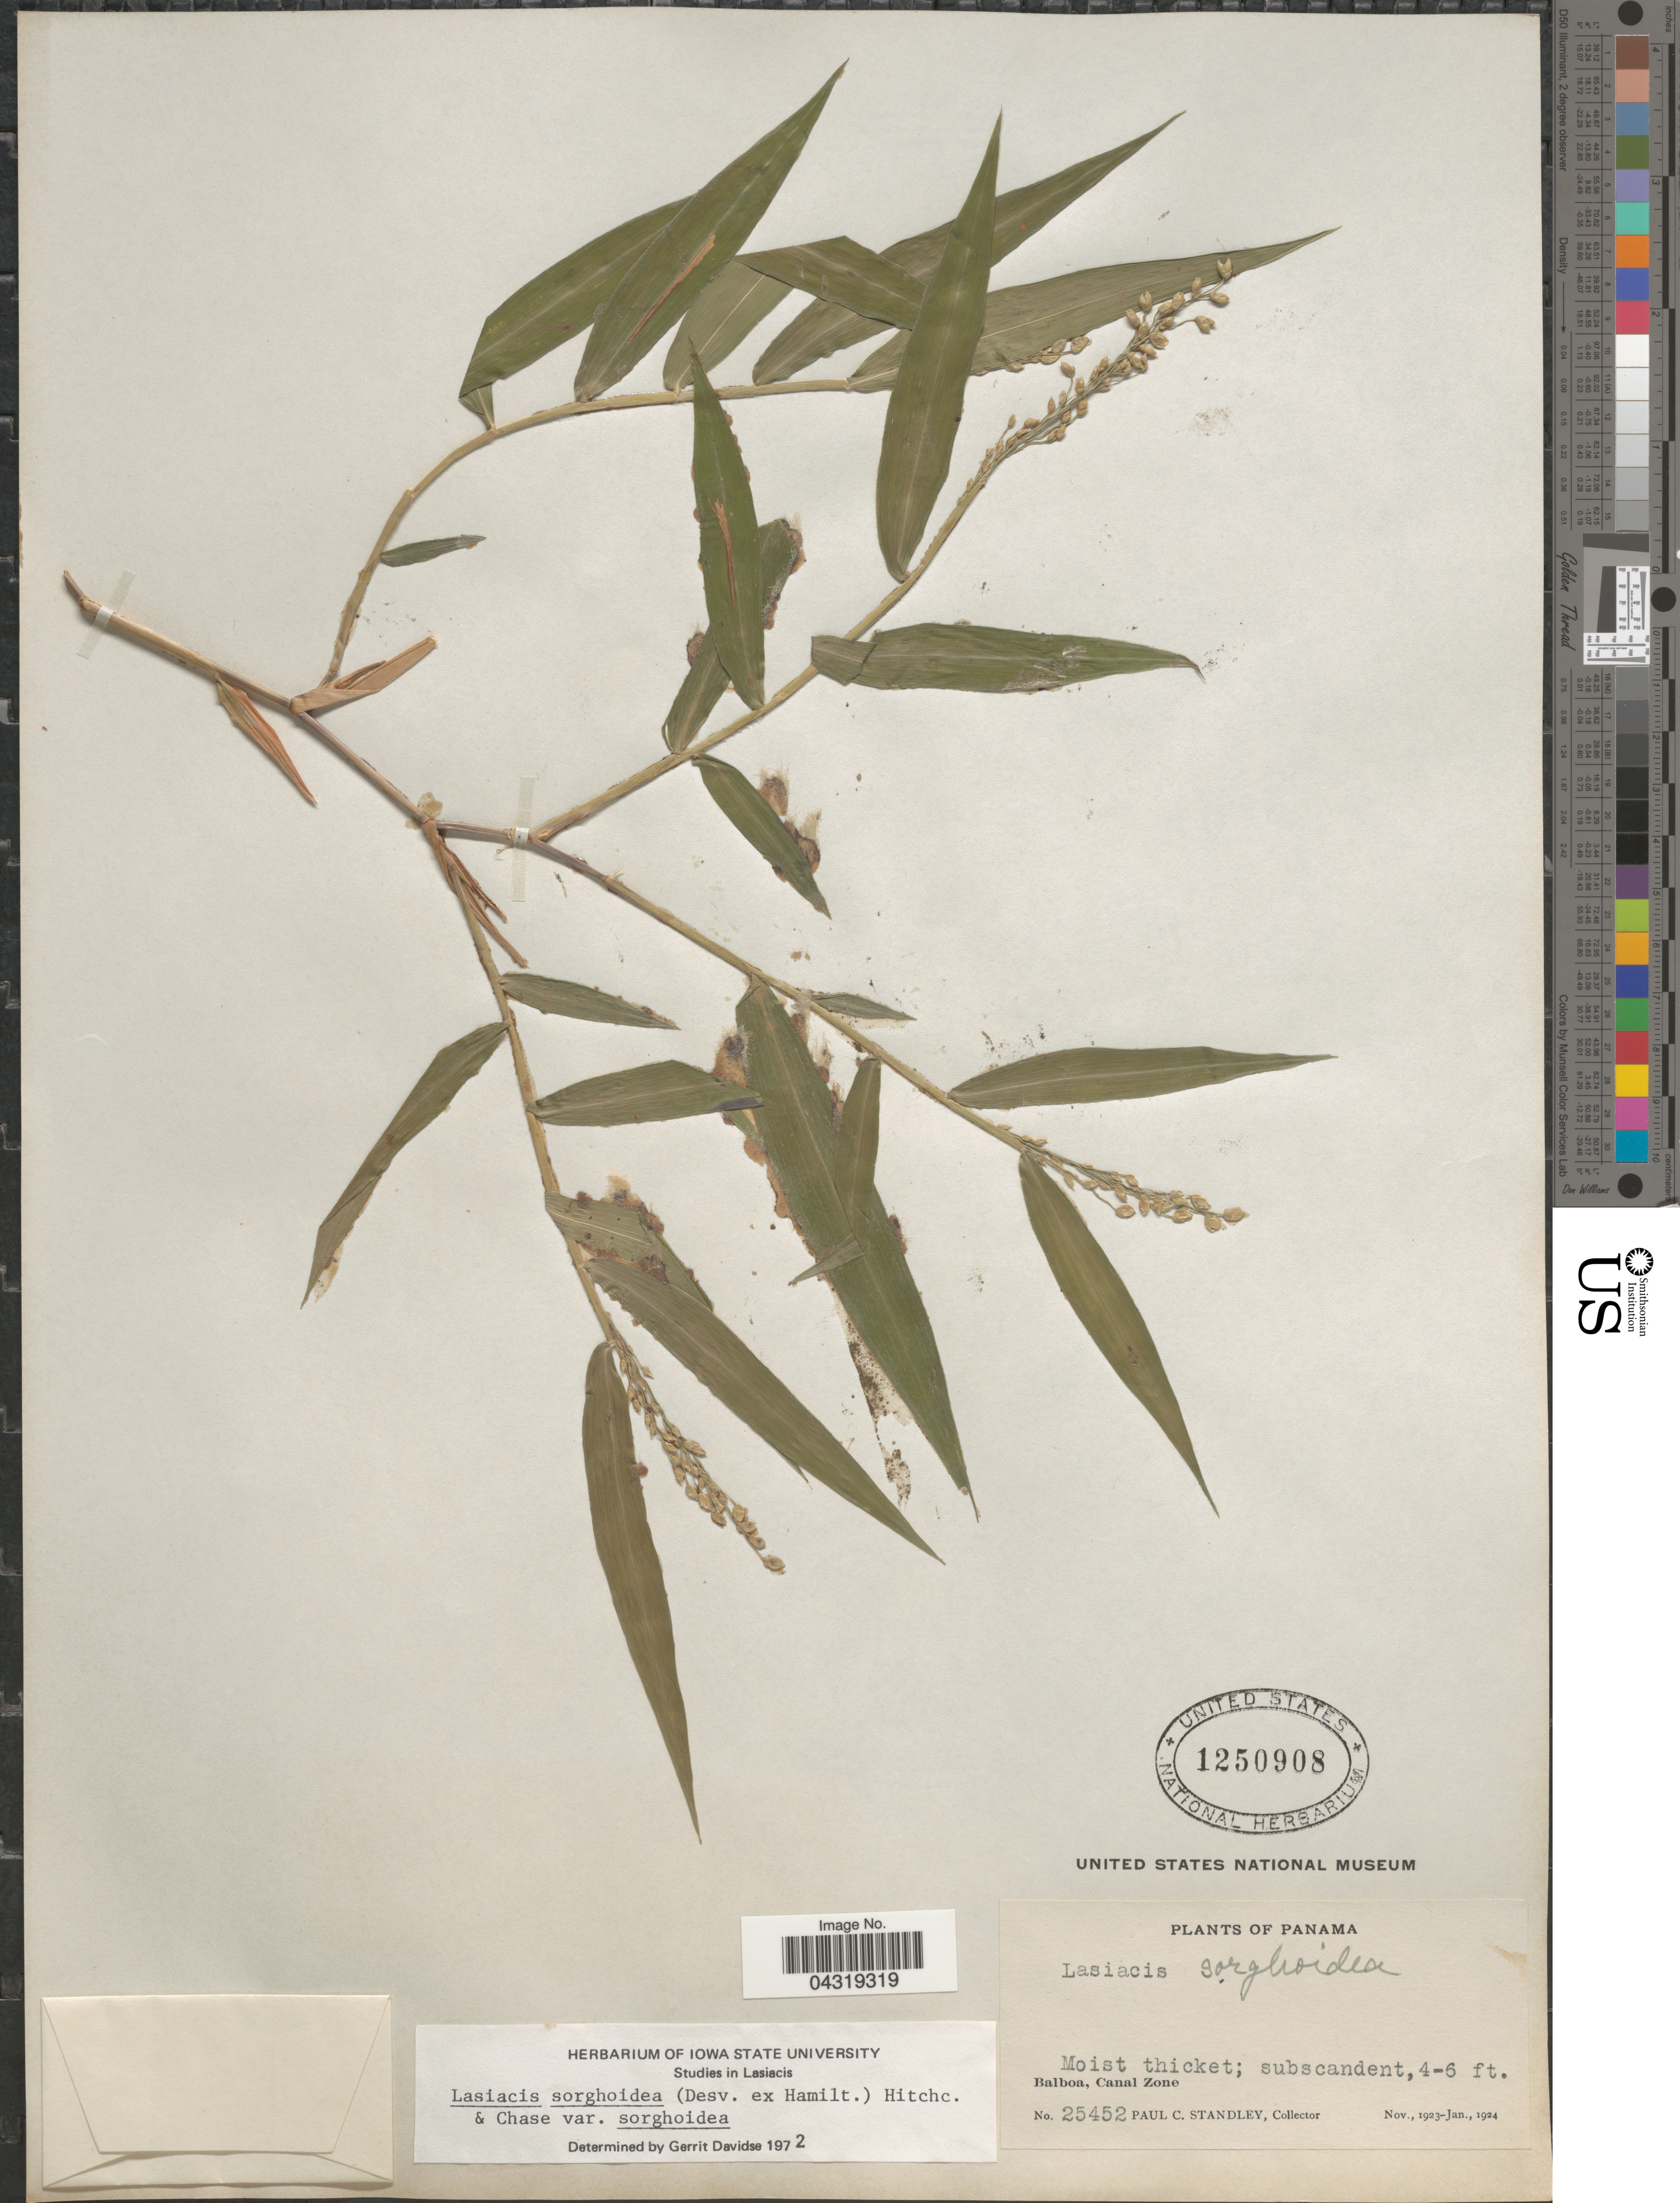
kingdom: Plantae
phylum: Tracheophyta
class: Liliopsida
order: Poales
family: Poaceae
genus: Lasiacis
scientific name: Lasiacis sorghoidea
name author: (Desv. ex Ham.) Hitchc. & Chase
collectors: P. C. Standley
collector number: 25452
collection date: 1923-11/1924-01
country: Panama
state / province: Colón / Panamá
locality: Balboa, Canal Zone.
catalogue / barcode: US 1250908